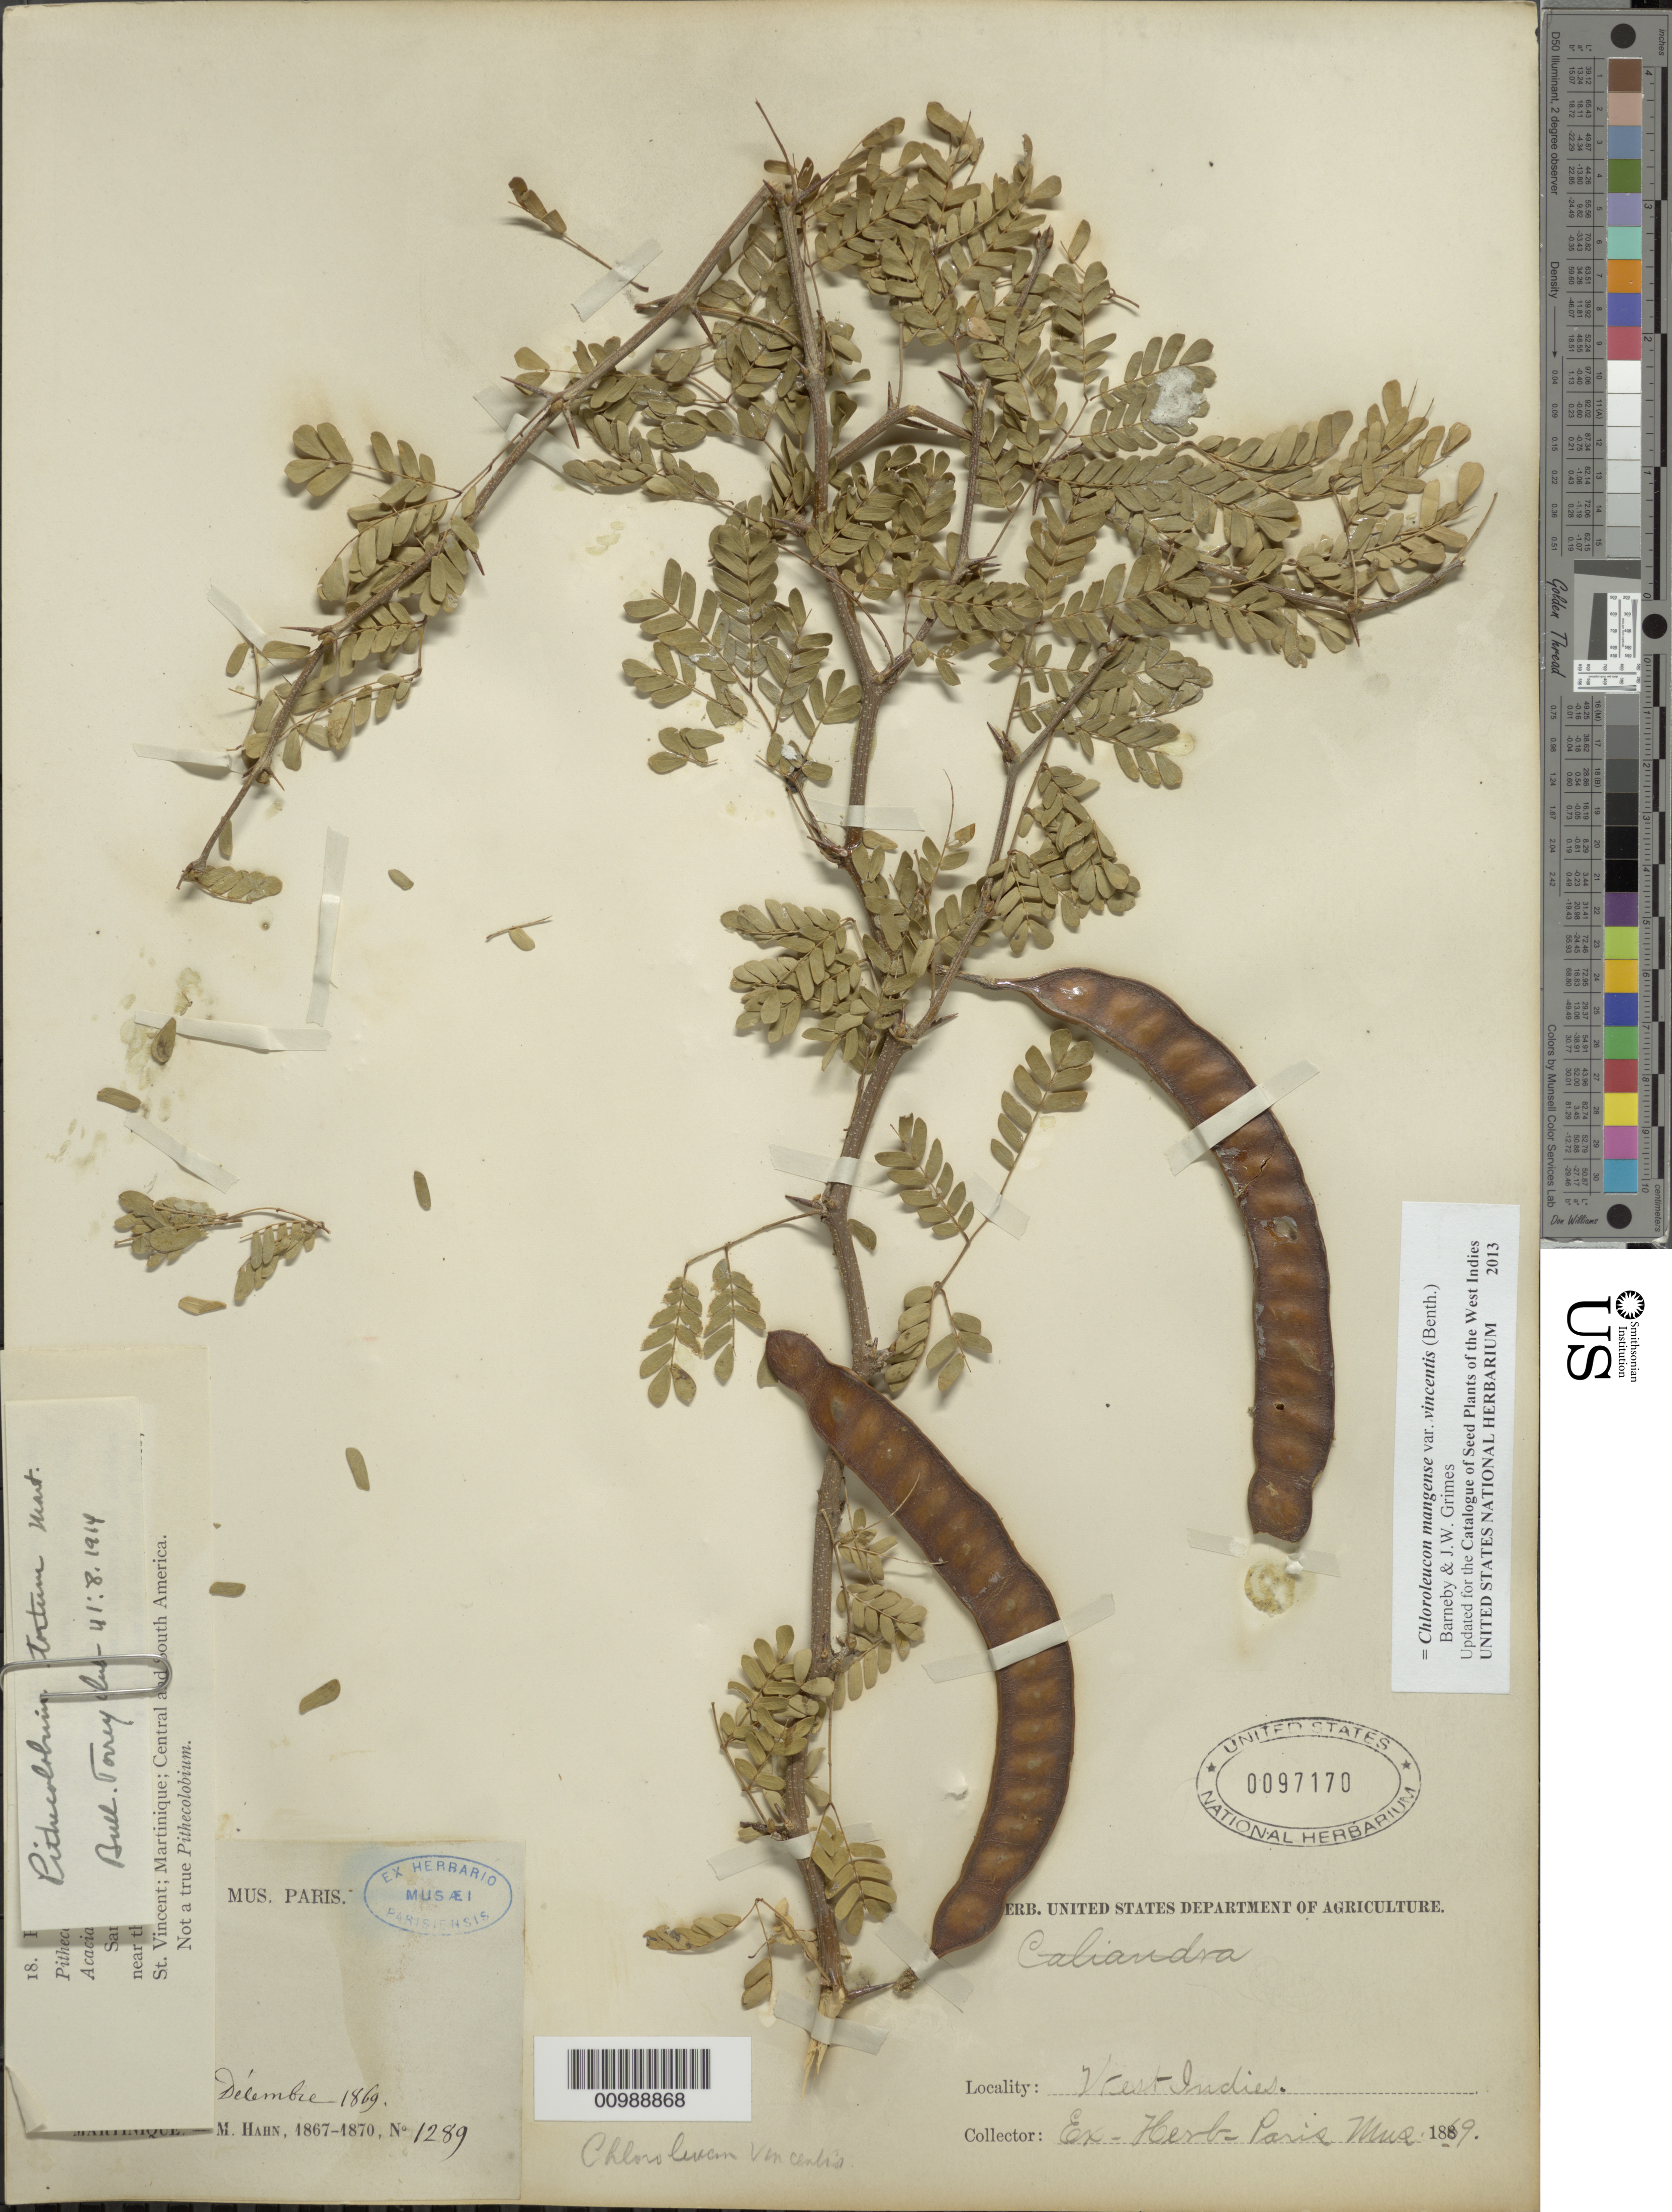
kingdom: Plantae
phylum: Tracheophyta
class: Magnoliopsida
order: Fabales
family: Fabaceae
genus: Chloroleucon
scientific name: Chloroleucon vincentis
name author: (Benth.) Britton & Rose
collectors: M. Hahn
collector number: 1289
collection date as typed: Dec 1869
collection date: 1869-12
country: Martinique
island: Martinique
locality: Case Pilote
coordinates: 0 N, 0 E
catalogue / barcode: US 97170